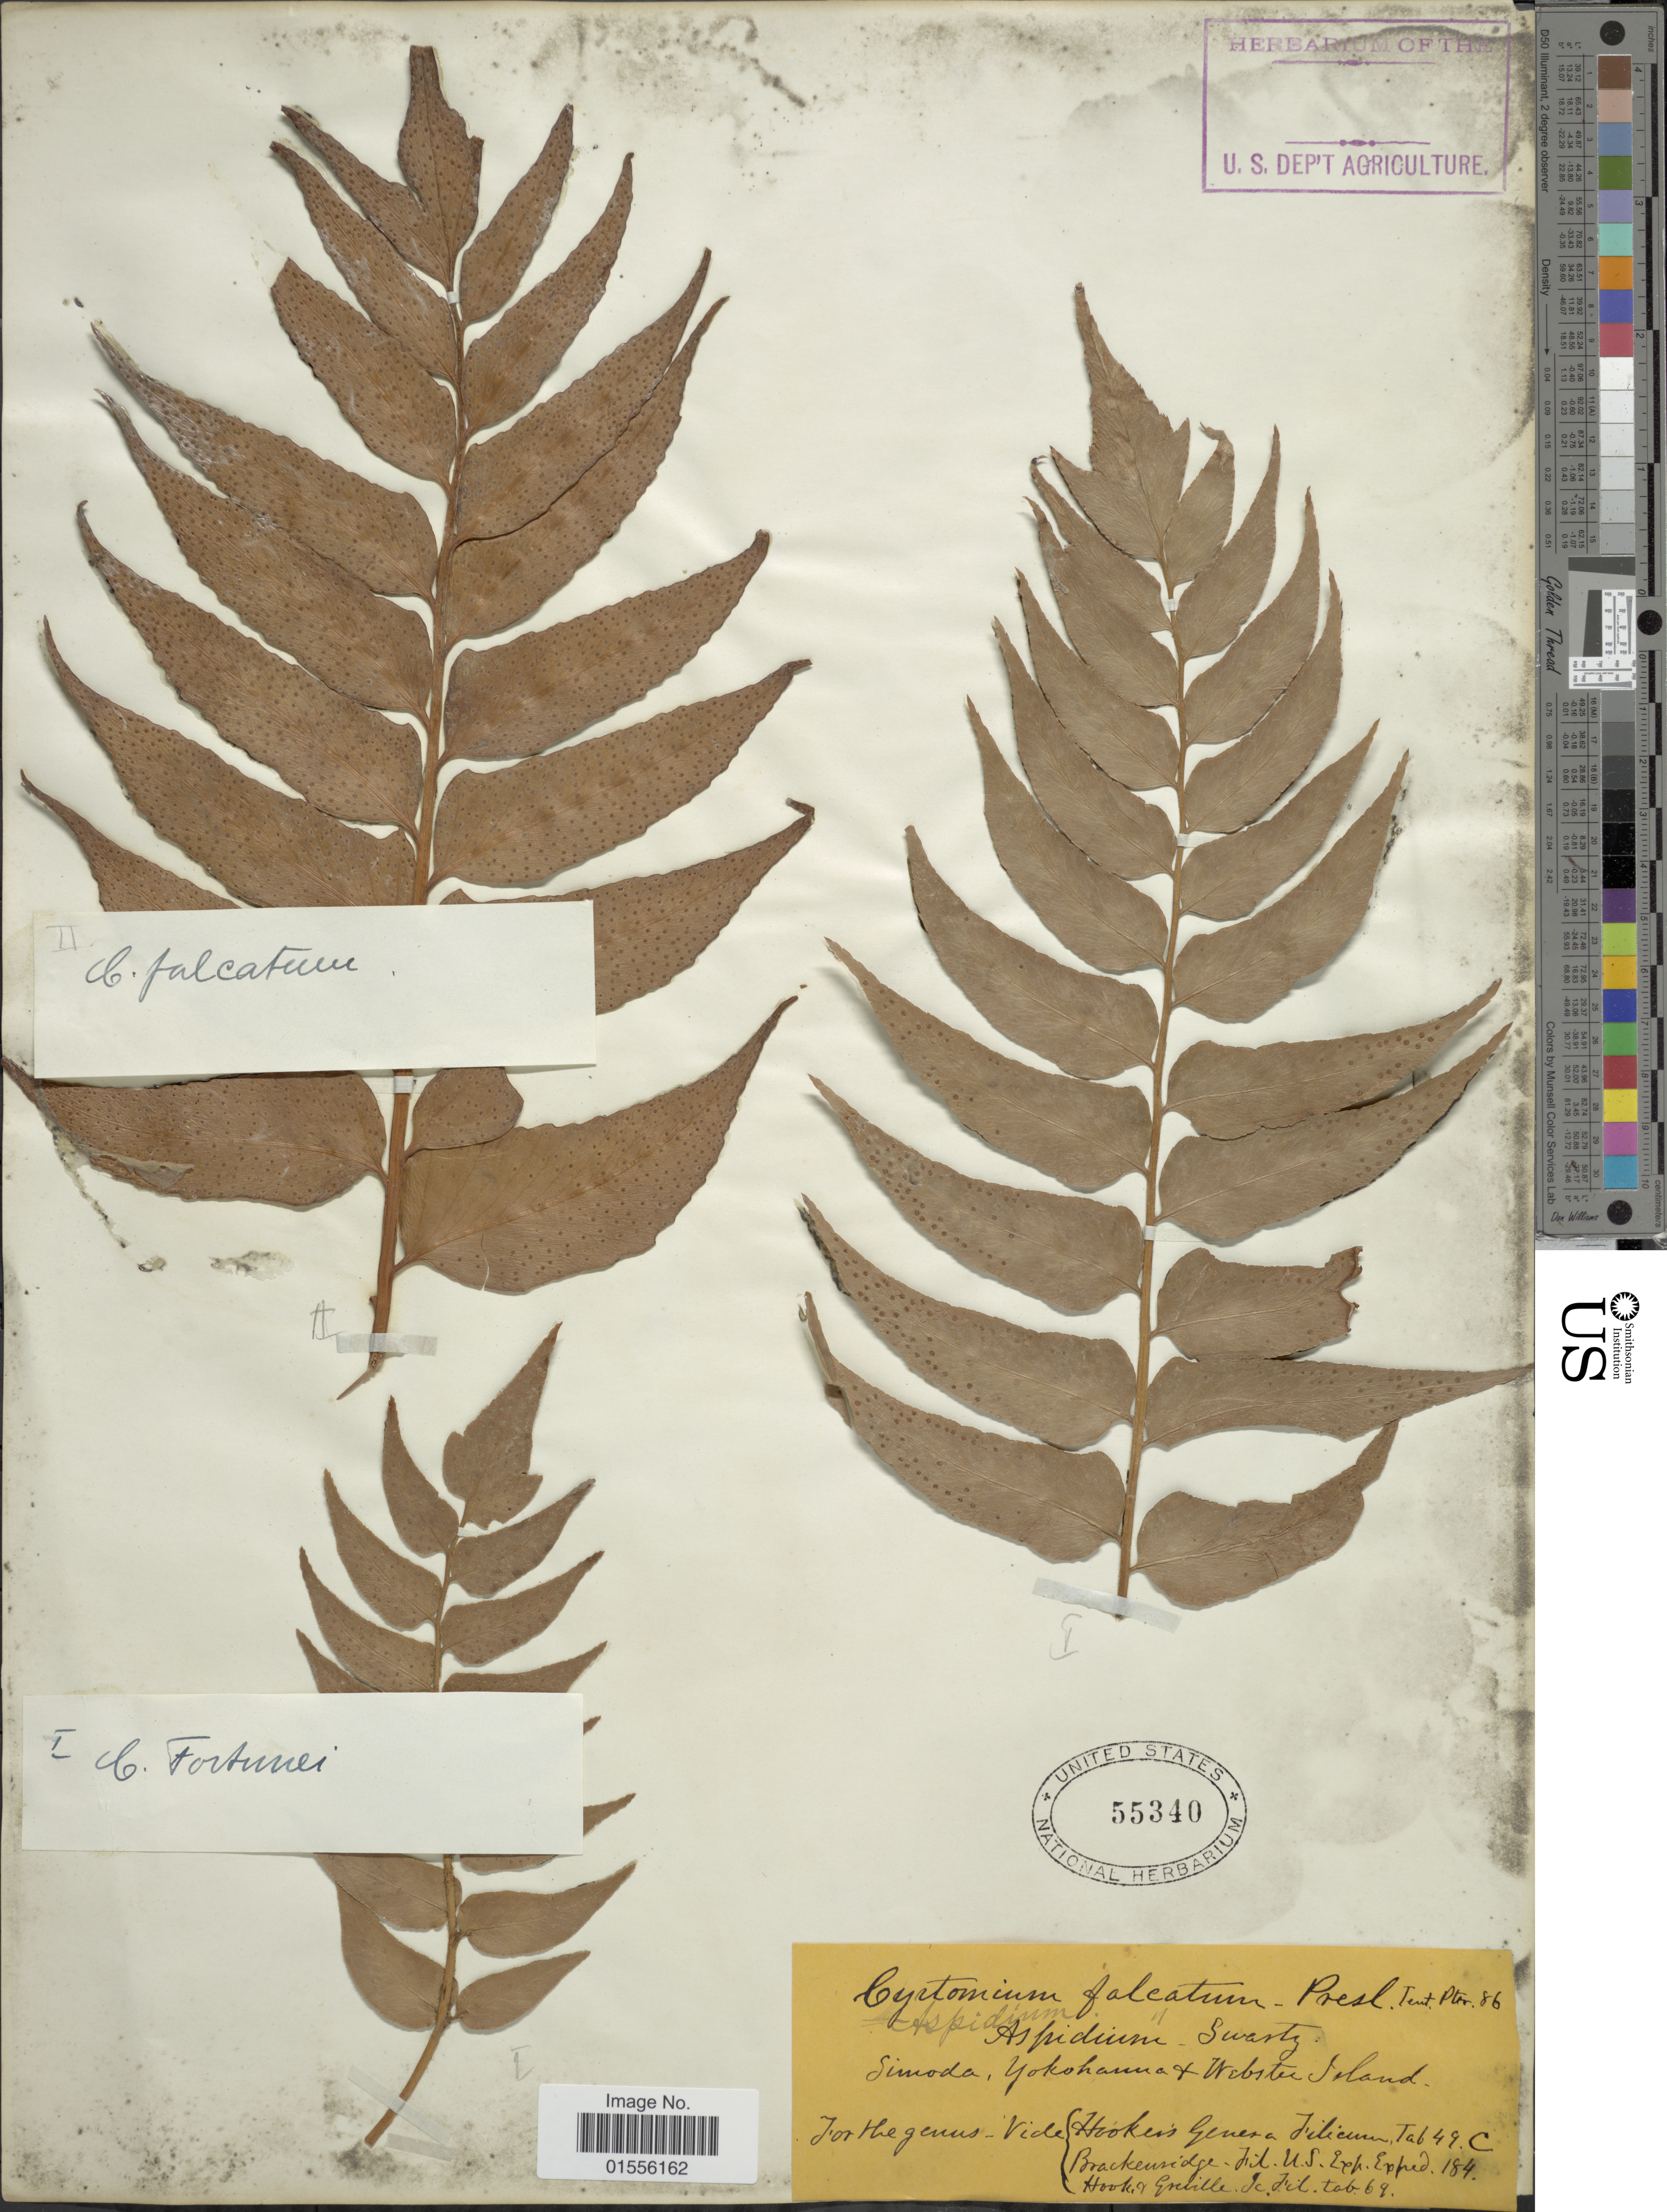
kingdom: Plantae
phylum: Tracheophyta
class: Polypodiopsida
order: Polypodiales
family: Dryopteridaceae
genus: Cyrtomium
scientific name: Cyrtomium falcatum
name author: (L. f.) C. Presl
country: Japan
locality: Simoda, Yokohama + Webster Island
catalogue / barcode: US 55340